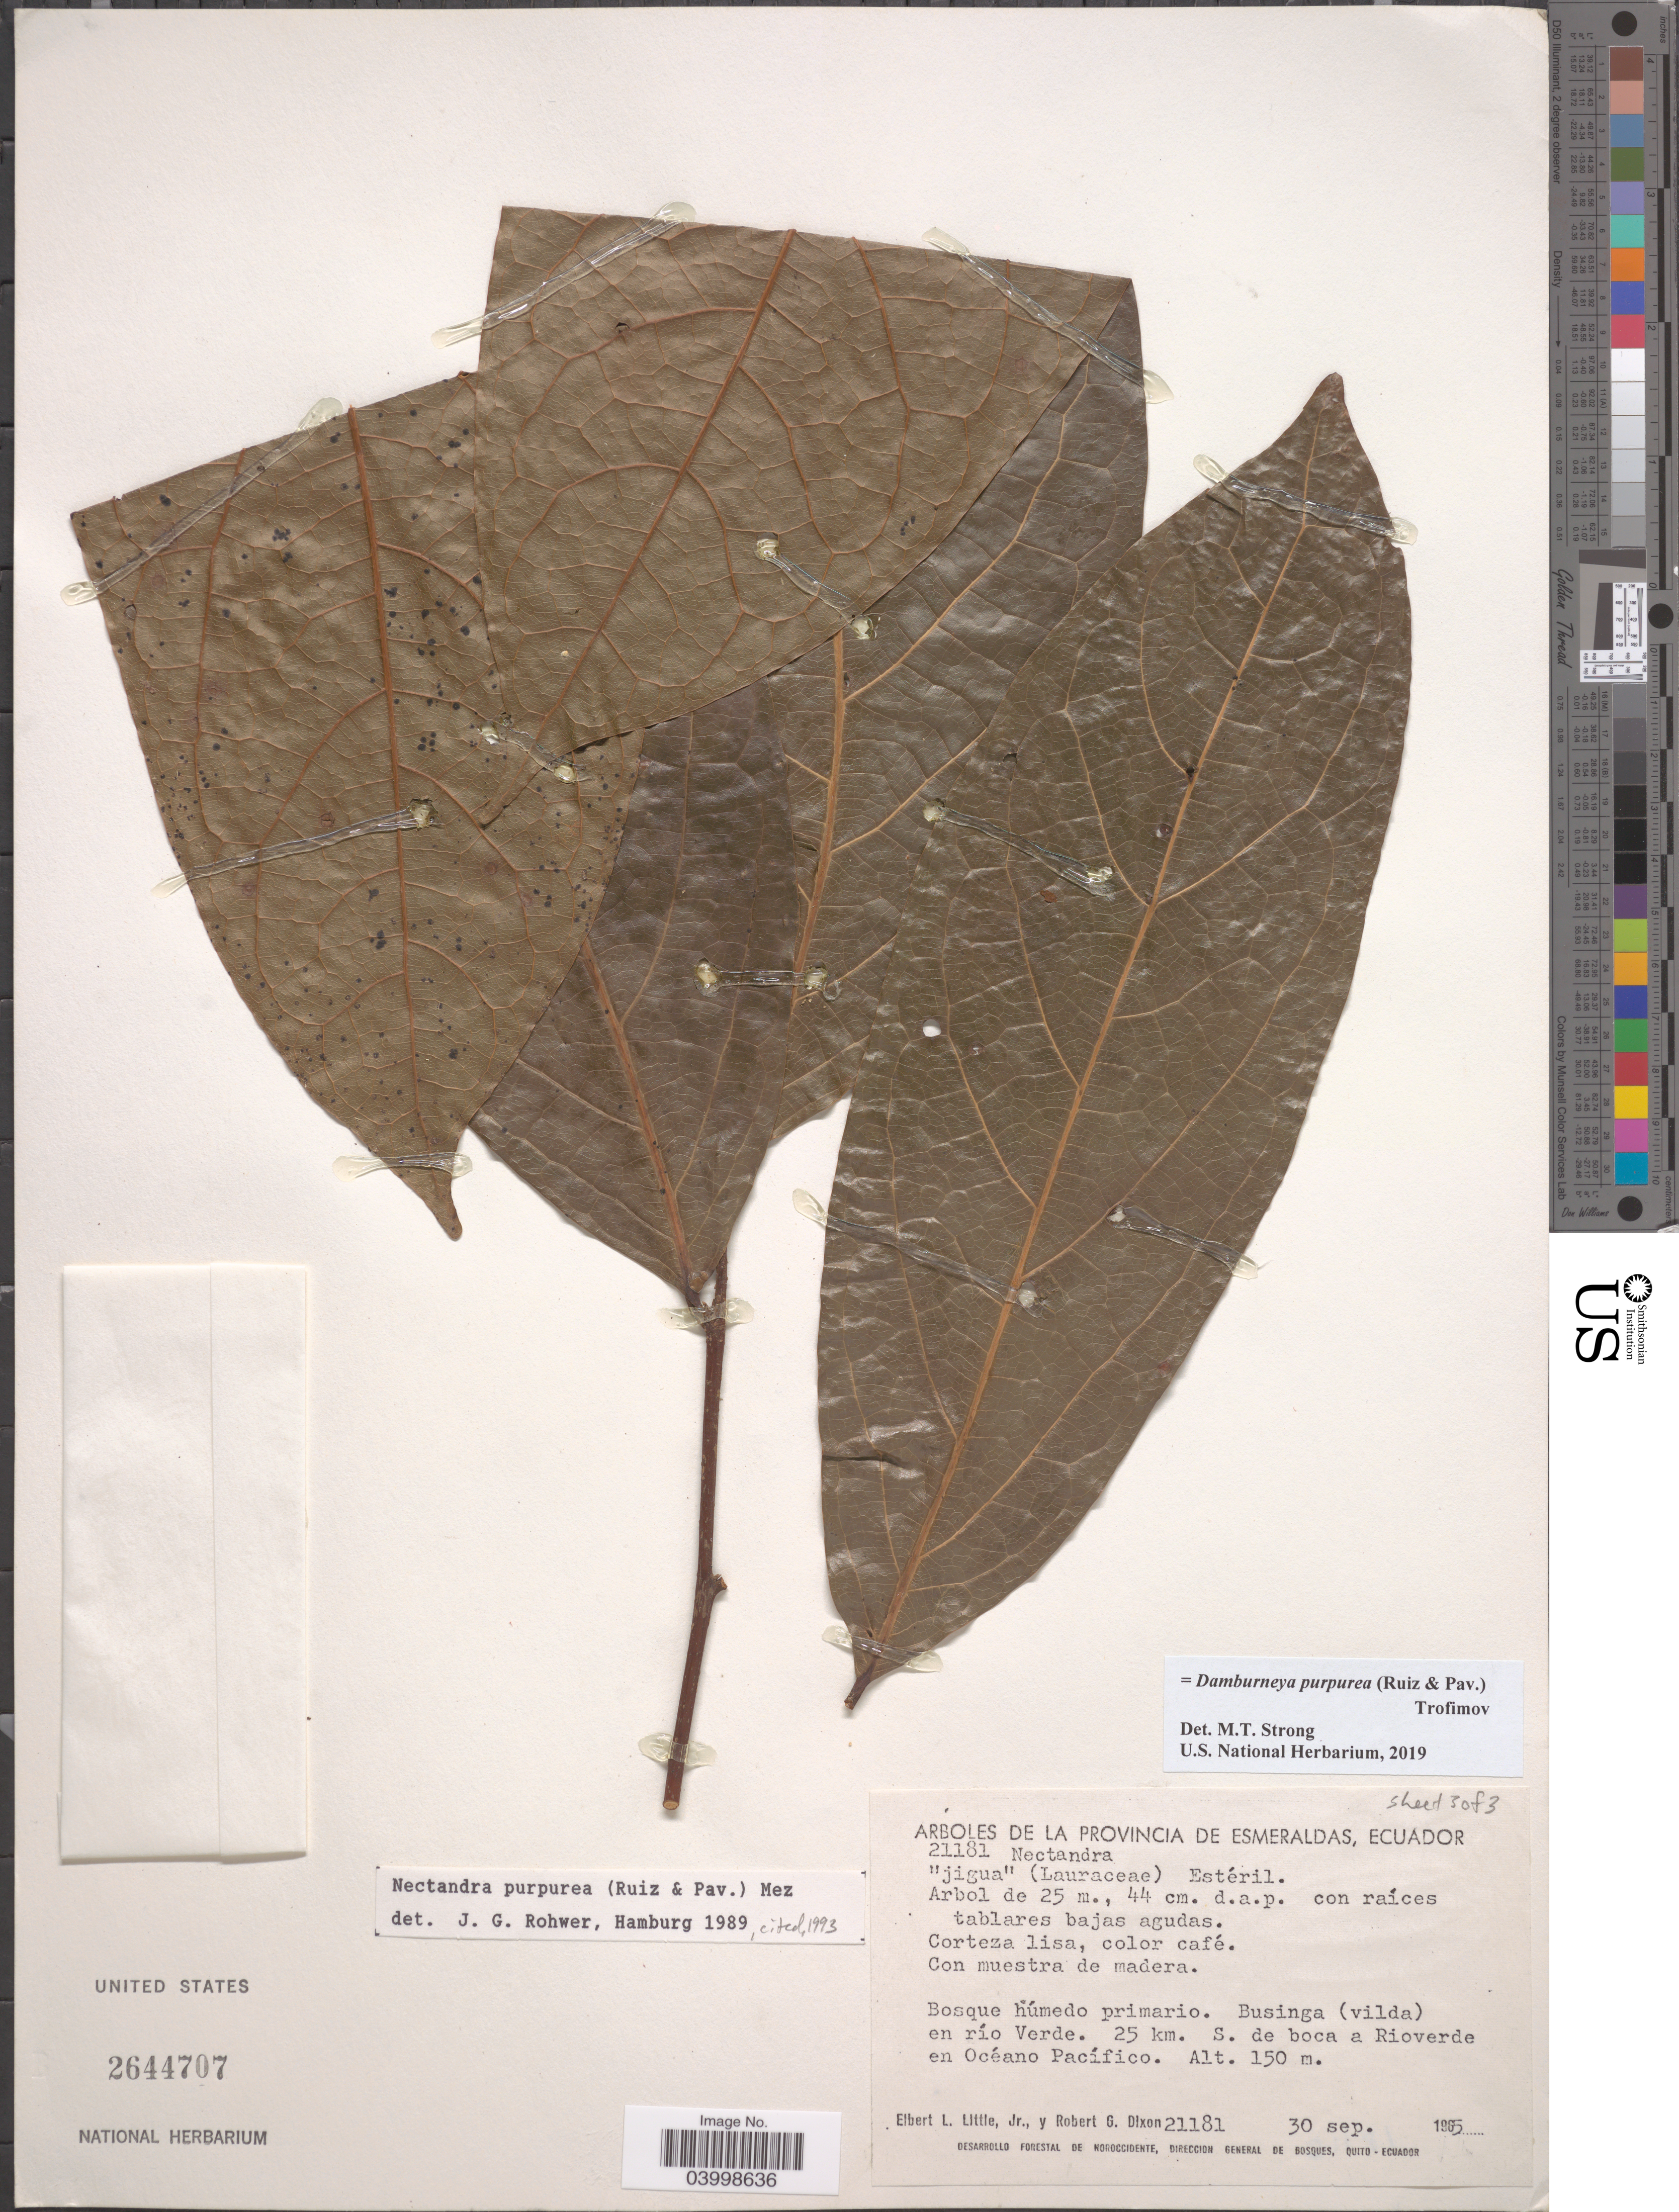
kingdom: Plantae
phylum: Tracheophyta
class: Magnoliopsida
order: Laurales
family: Lauraceae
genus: Damburneya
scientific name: Damburneya purpurea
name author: (Ruiz & Pav.) Trofimov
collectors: E. L. Little & R. G. Dixon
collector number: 21181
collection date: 1965-09-30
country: Ecuador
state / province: Esmeraldas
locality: Businga (vilda) en río Verde. 25 km. S. de boca a Rioverde en Océano Pacífico.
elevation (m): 150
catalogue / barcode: US 2644707